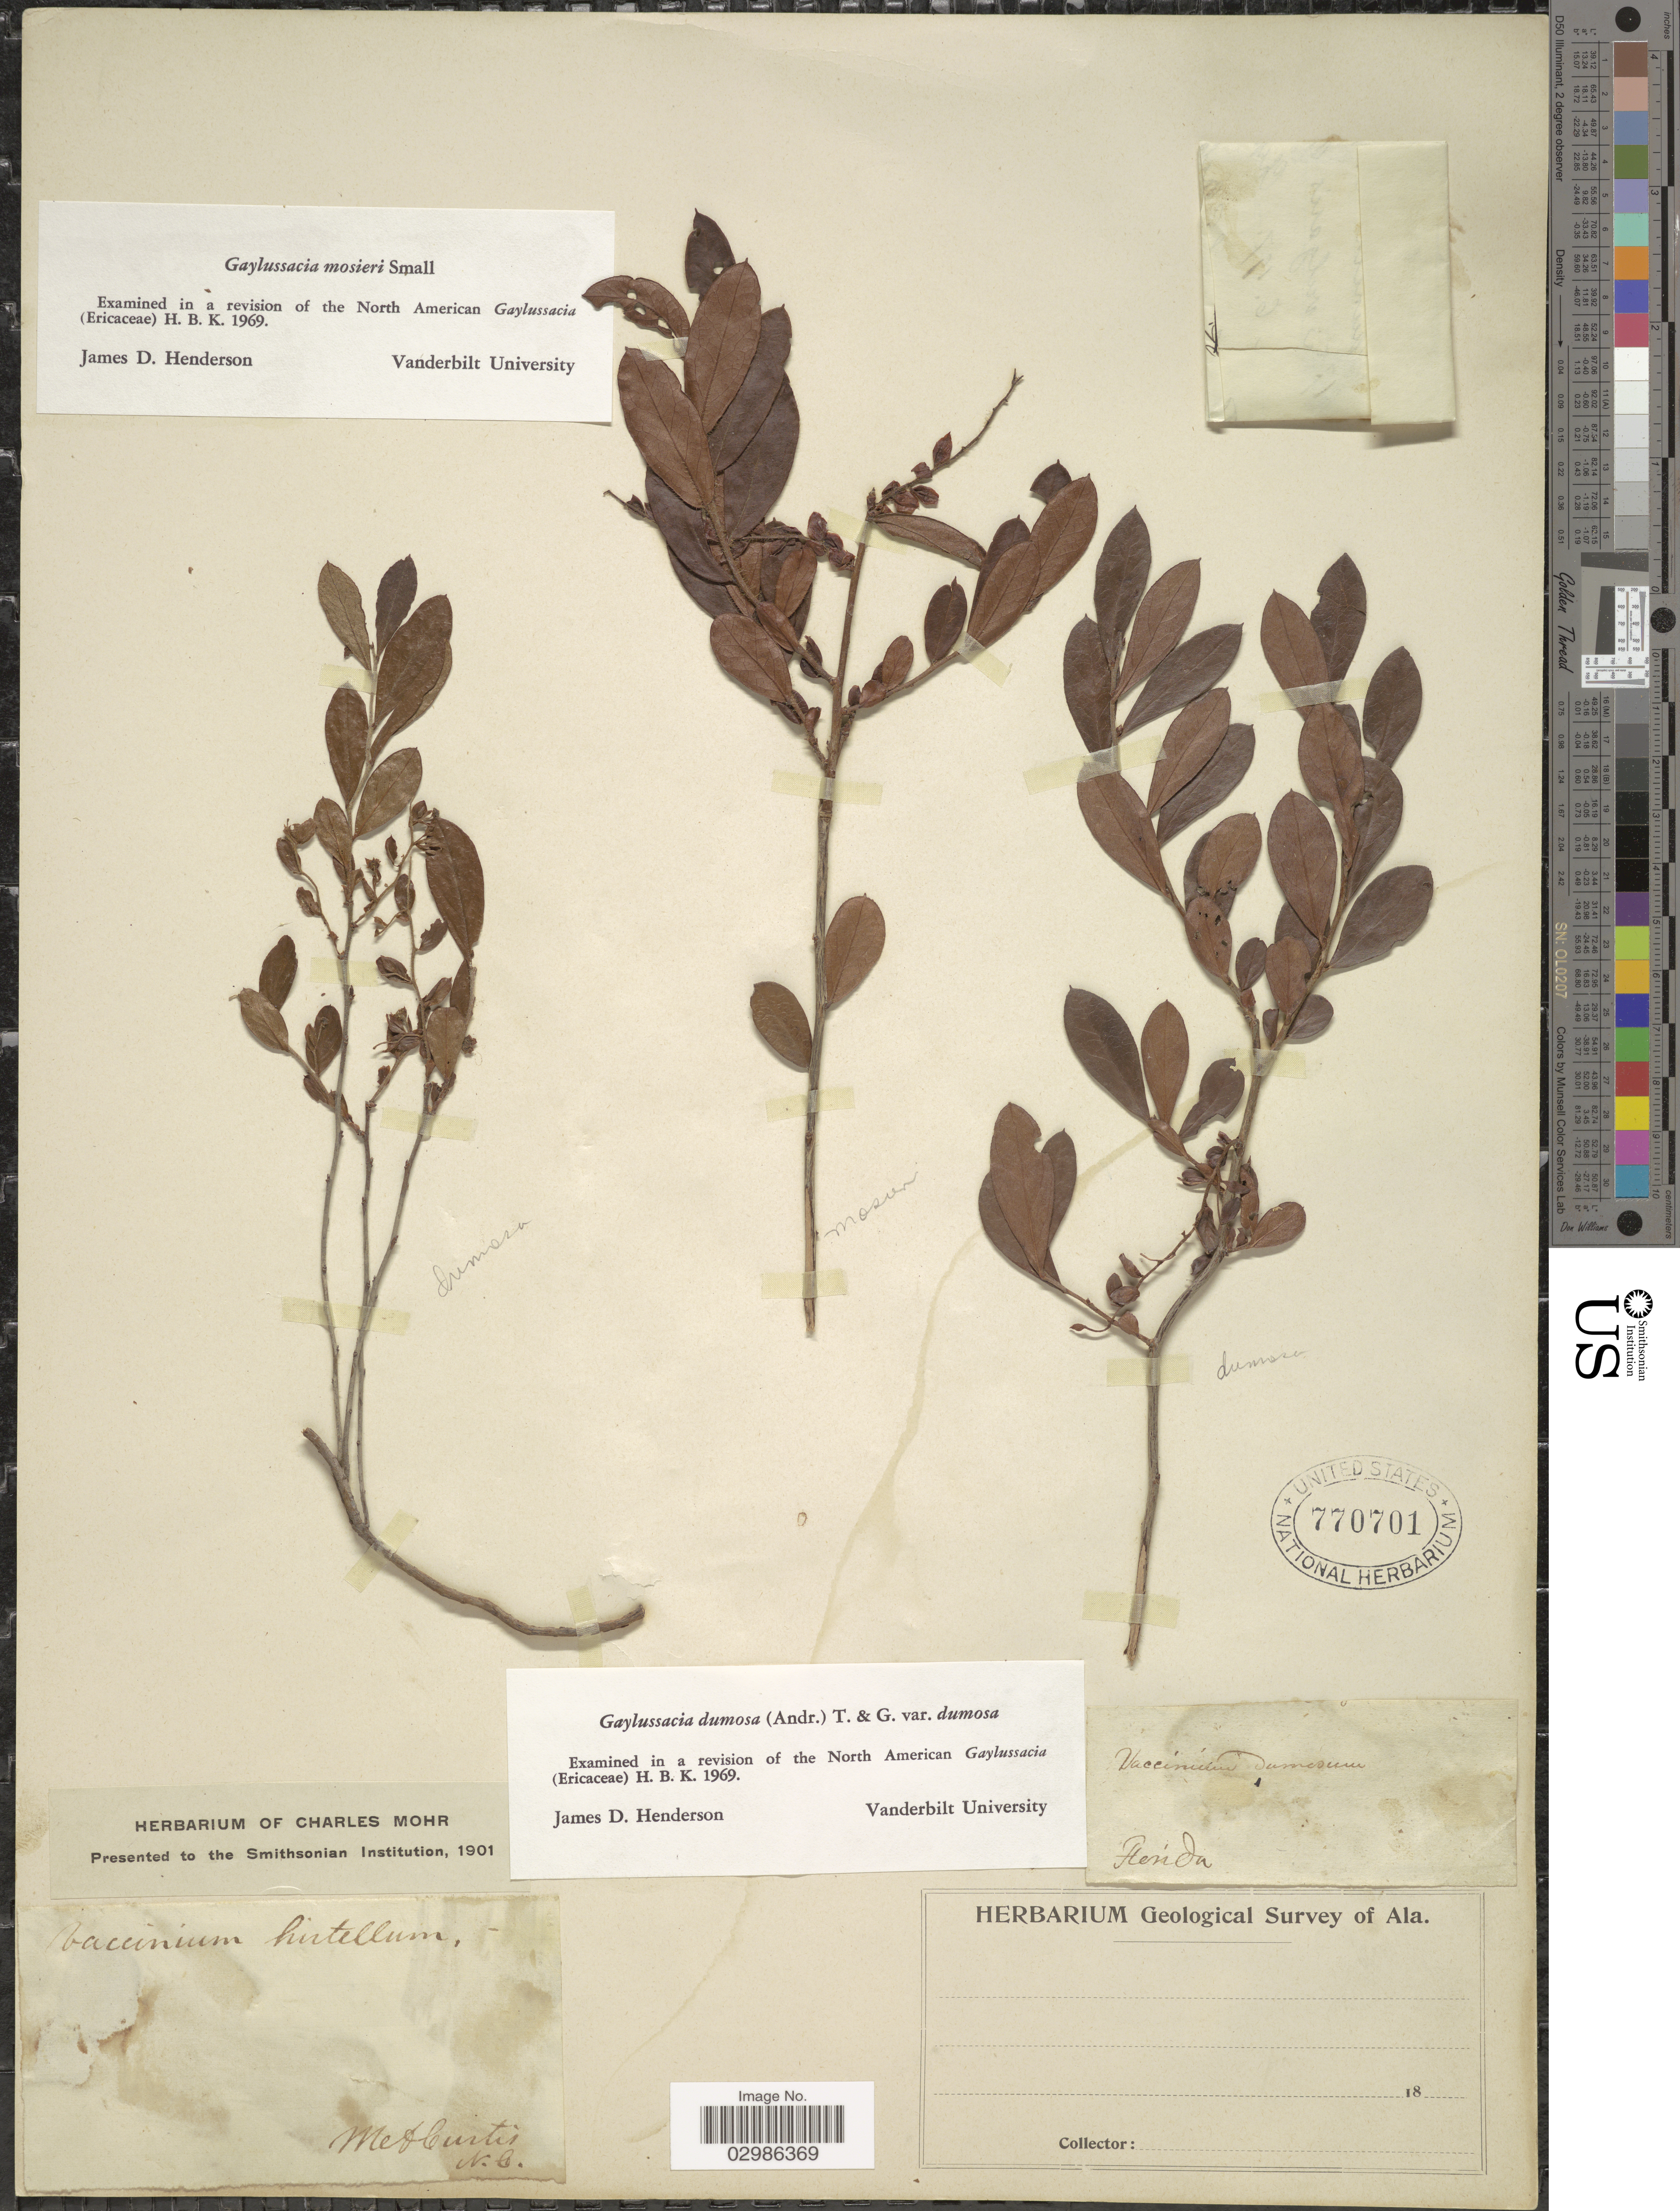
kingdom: Plantae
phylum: Tracheophyta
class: Magnoliopsida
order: Ericales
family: Ericaceae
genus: Gaylussacia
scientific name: Gaylussacia dumosa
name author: (Andrews) Torr. & A. Gray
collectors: ex herb. Charles Mohr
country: United States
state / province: North Carolina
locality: MetCurtis [interpreted].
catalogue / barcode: US 770701